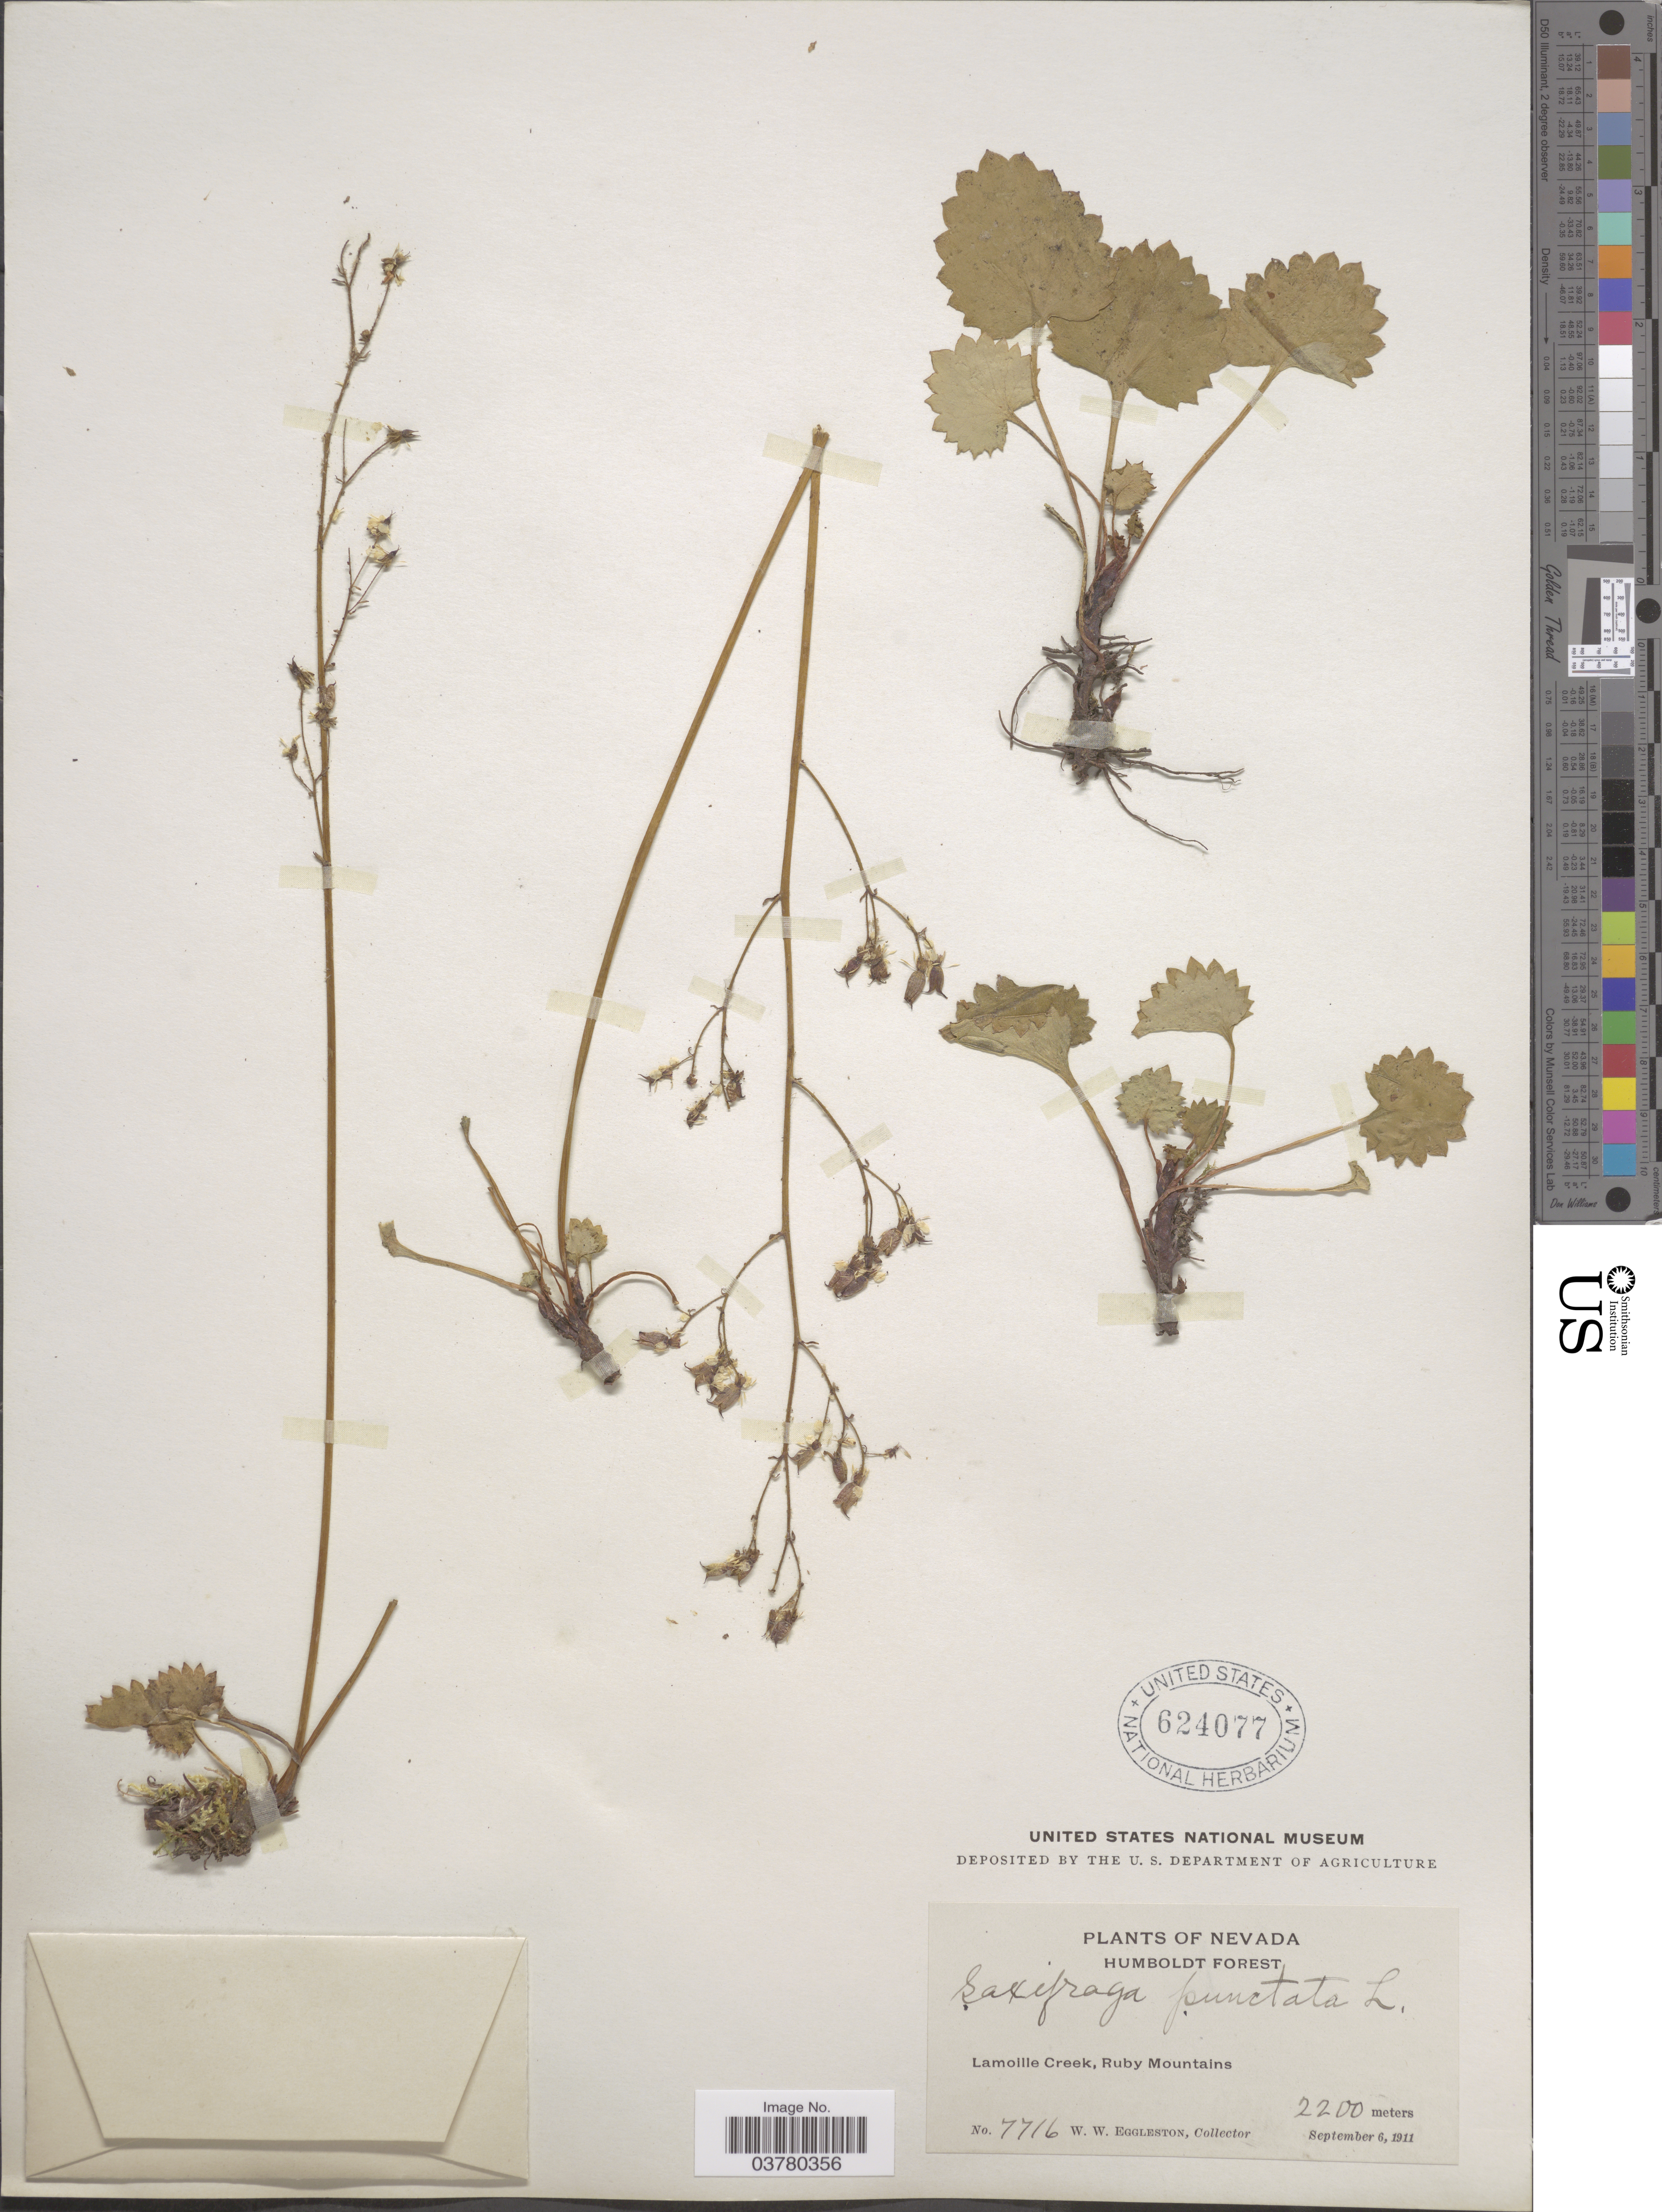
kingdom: Plantae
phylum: Tracheophyta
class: Magnoliopsida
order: Saxifragales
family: Saxifragaceae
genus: Micranthes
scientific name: Micranthes odontoloma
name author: (Piper) A. Heller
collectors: W. W. Eggleston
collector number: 7716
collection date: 1911-09-06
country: United States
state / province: Nevada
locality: Humboldt Forest. Lamoille Creek, Ruby Mountains.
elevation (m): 2200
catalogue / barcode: US 624077